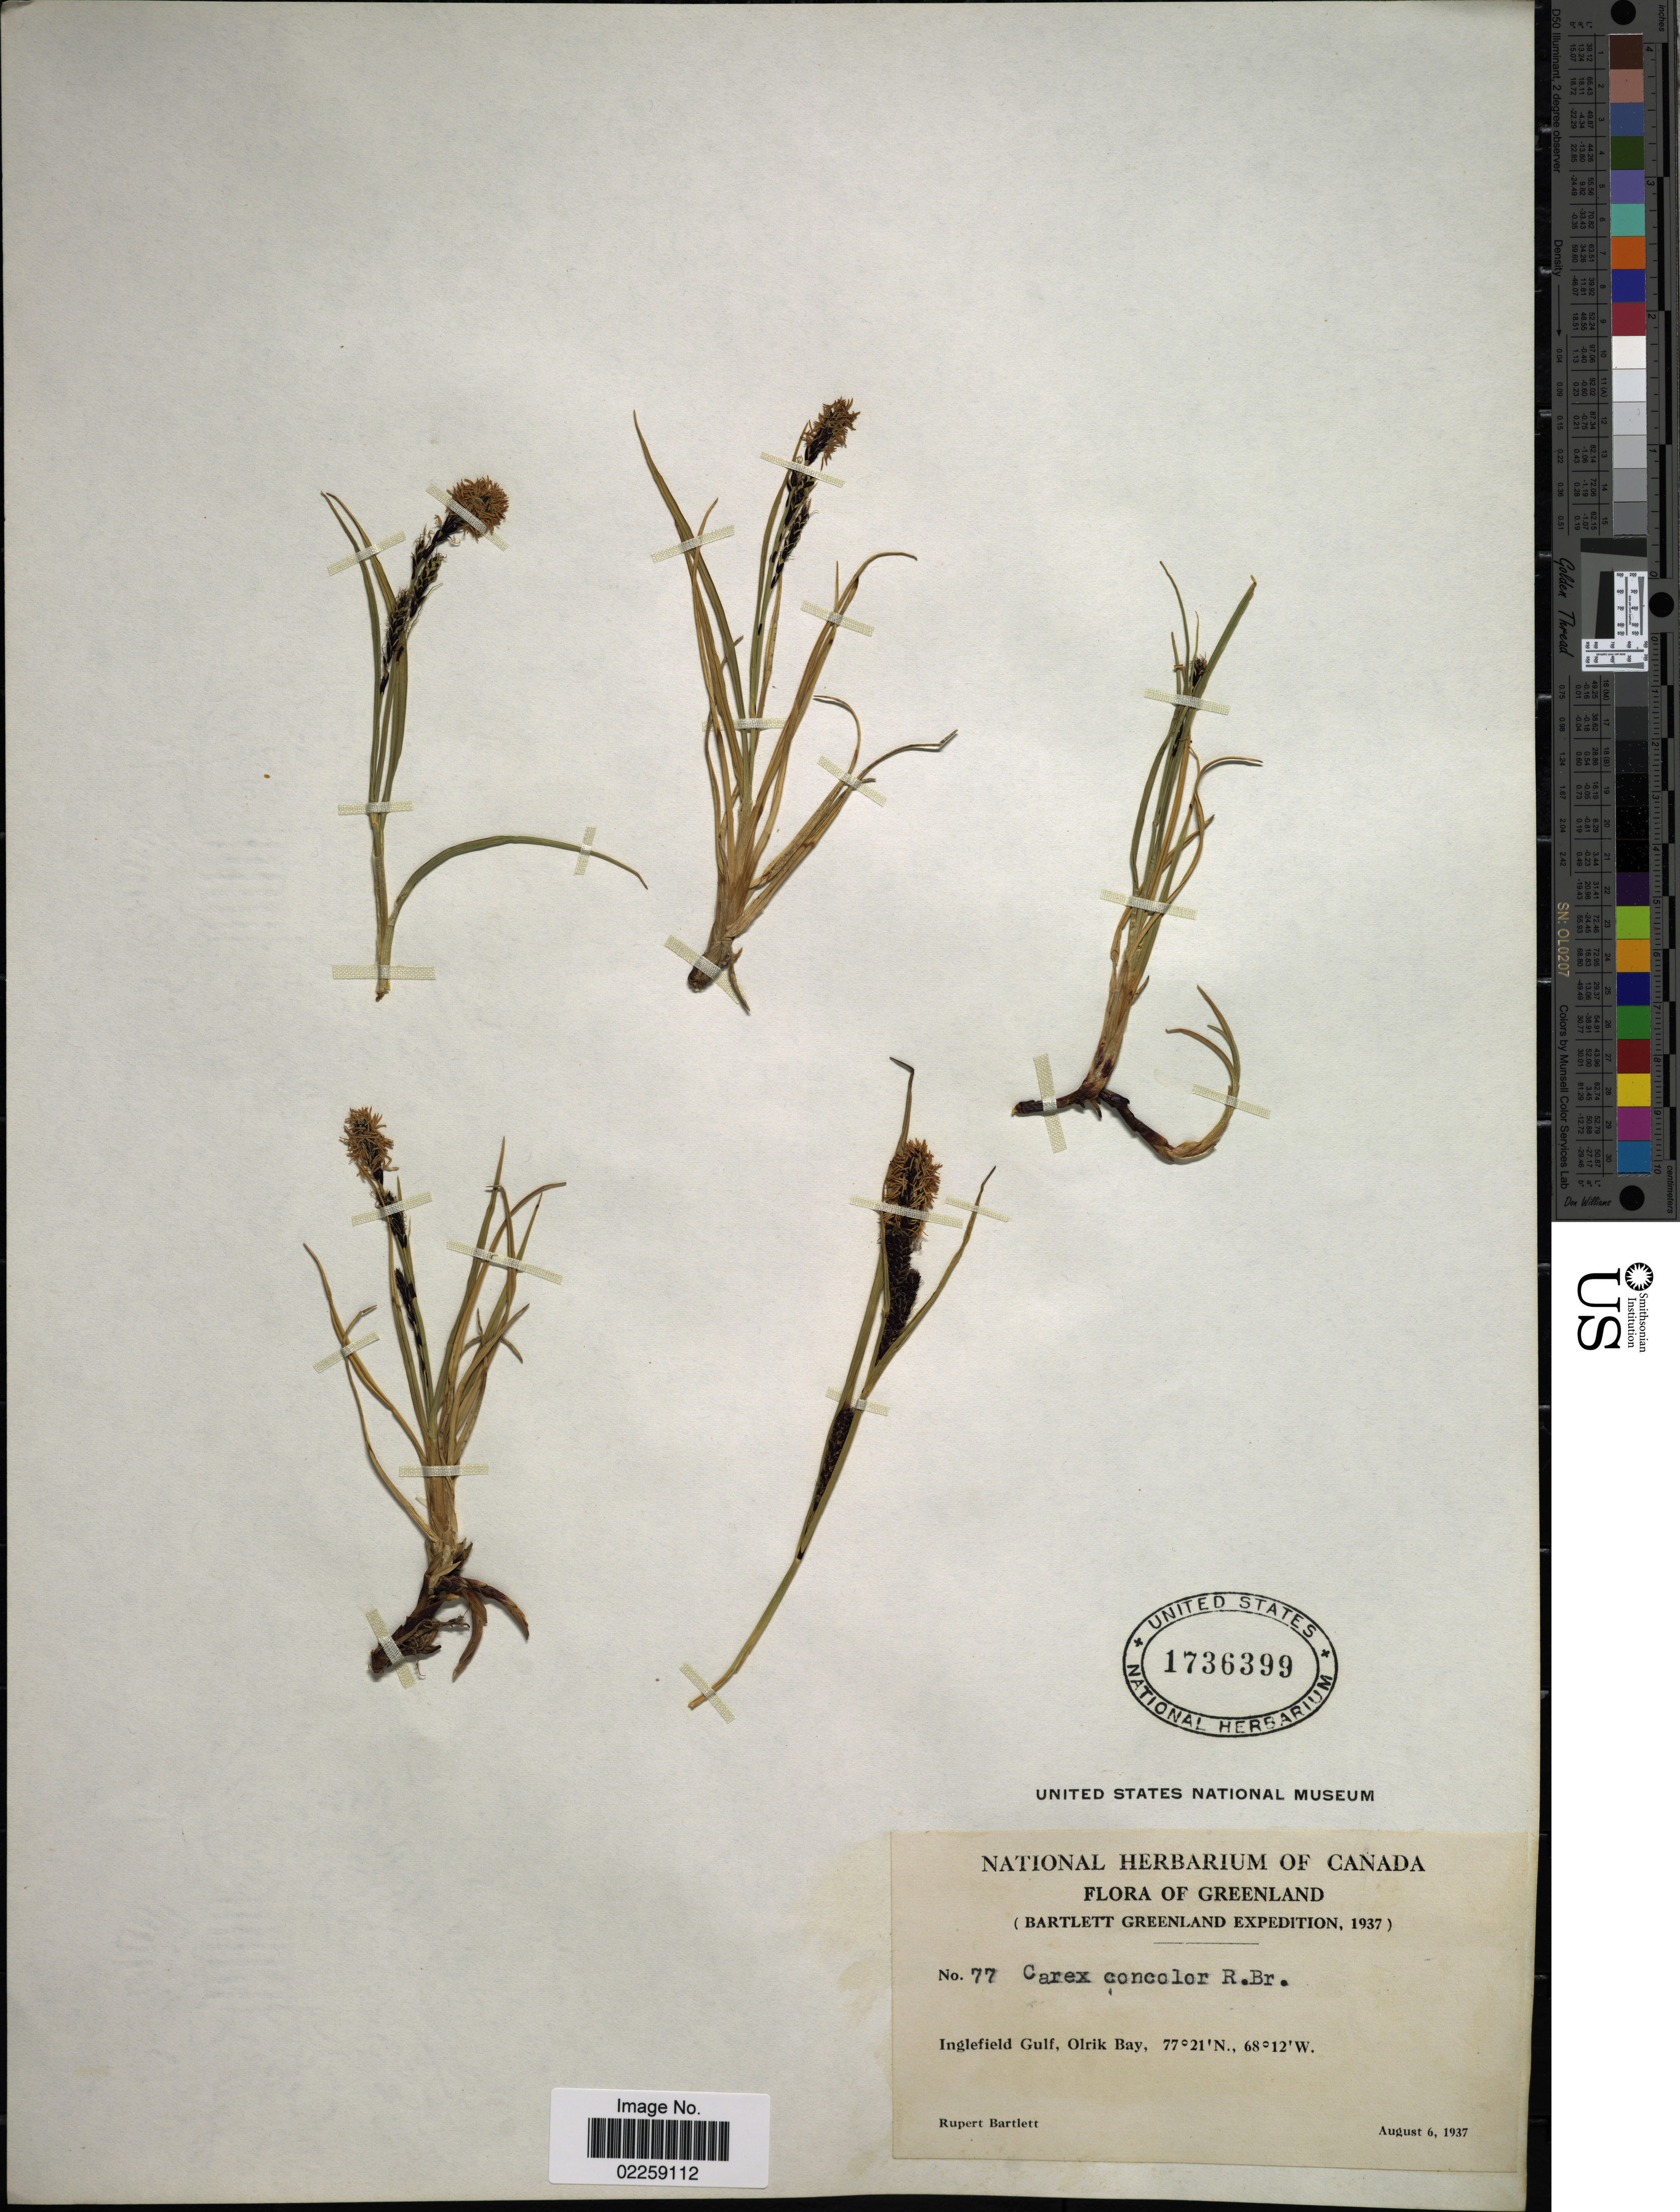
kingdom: Plantae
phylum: Tracheophyta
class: Liliopsida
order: Poales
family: Cyperaceae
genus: Carex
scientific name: Carex bigelowii subsp. bigelowii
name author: Torr. ex Schwein.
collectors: R. Bartlett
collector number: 77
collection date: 1937-08-06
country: Greenland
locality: Inglefield Gulf, Olrik Bay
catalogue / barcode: US 1736399